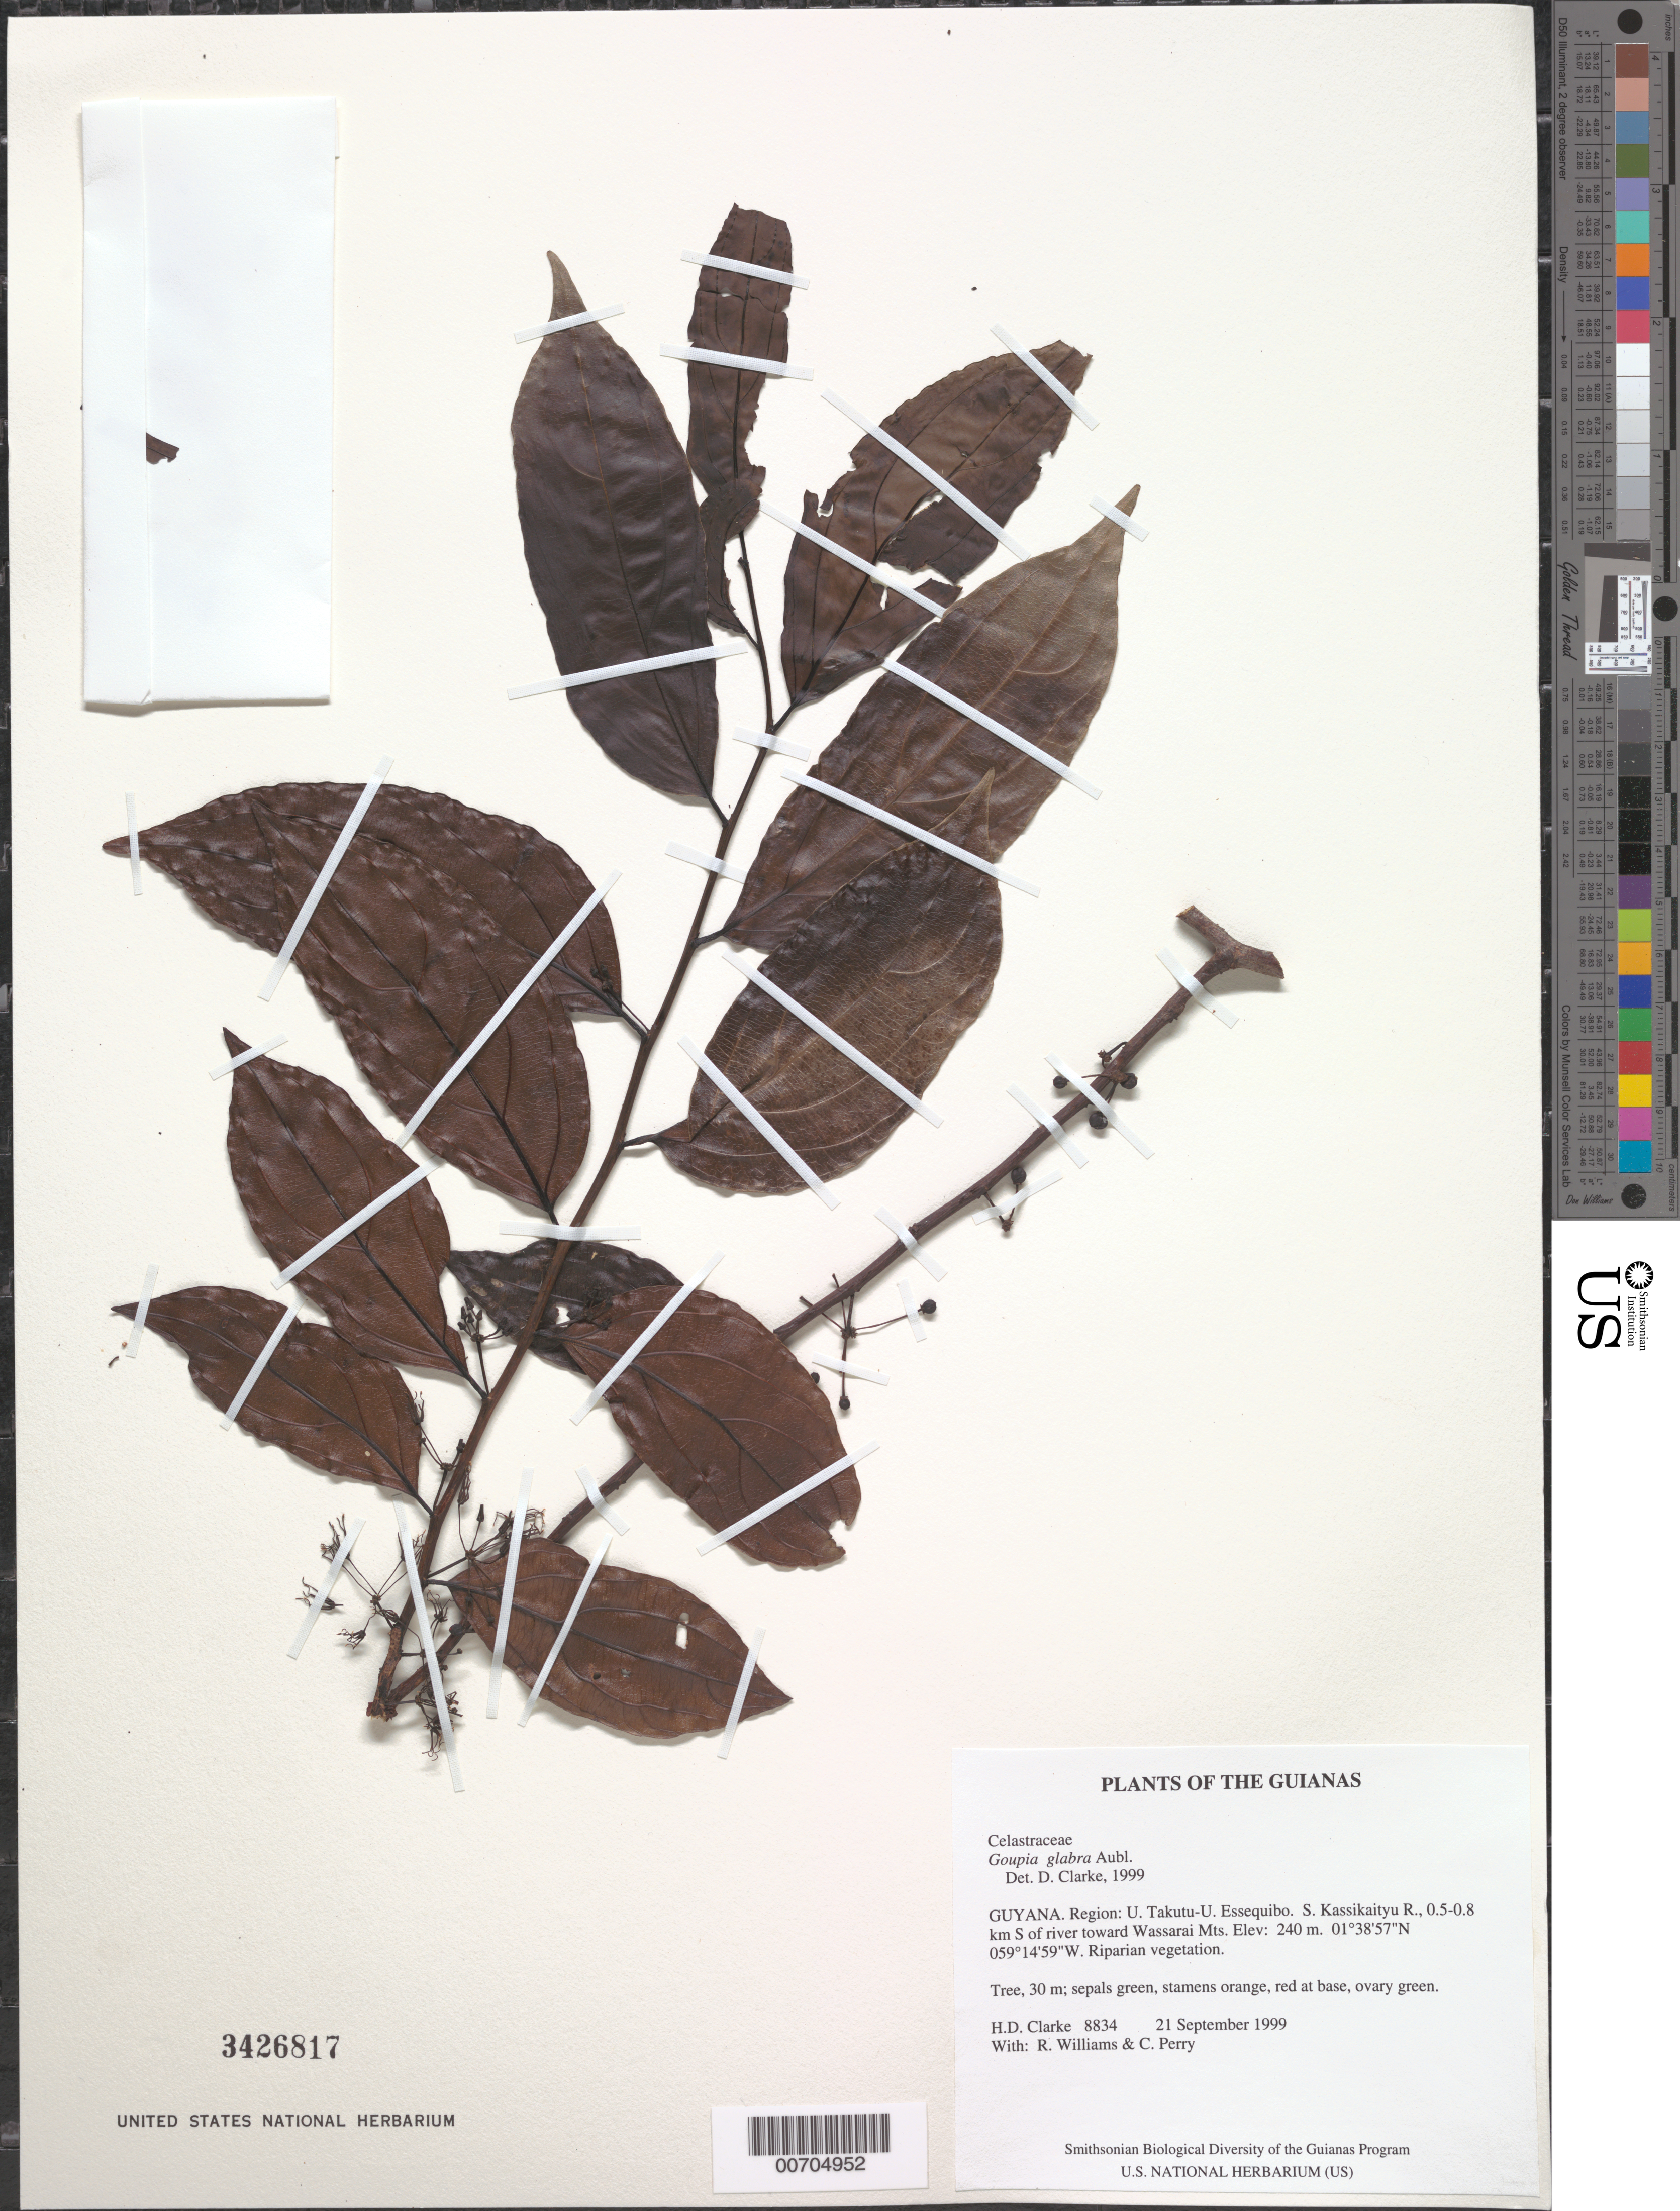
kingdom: Plantae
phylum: Tracheophyta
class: Magnoliopsida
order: Malpighiales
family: Goupiaceae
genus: Goupia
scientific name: Goupia glabra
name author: Aubl.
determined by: Clarke, H. D., University of North Carolina (Asheville)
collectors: H. D. Clarke, R. Williams & C. Perry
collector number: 8834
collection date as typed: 21 September 1999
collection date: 1999-09-21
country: Guyana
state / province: U. Takutu-U. Essequibo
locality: S. Kassikaityu R., 0.5-0.8 km S of river toward Wassarai Mts.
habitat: Riparian vegetation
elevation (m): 240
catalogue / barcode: US 3426817